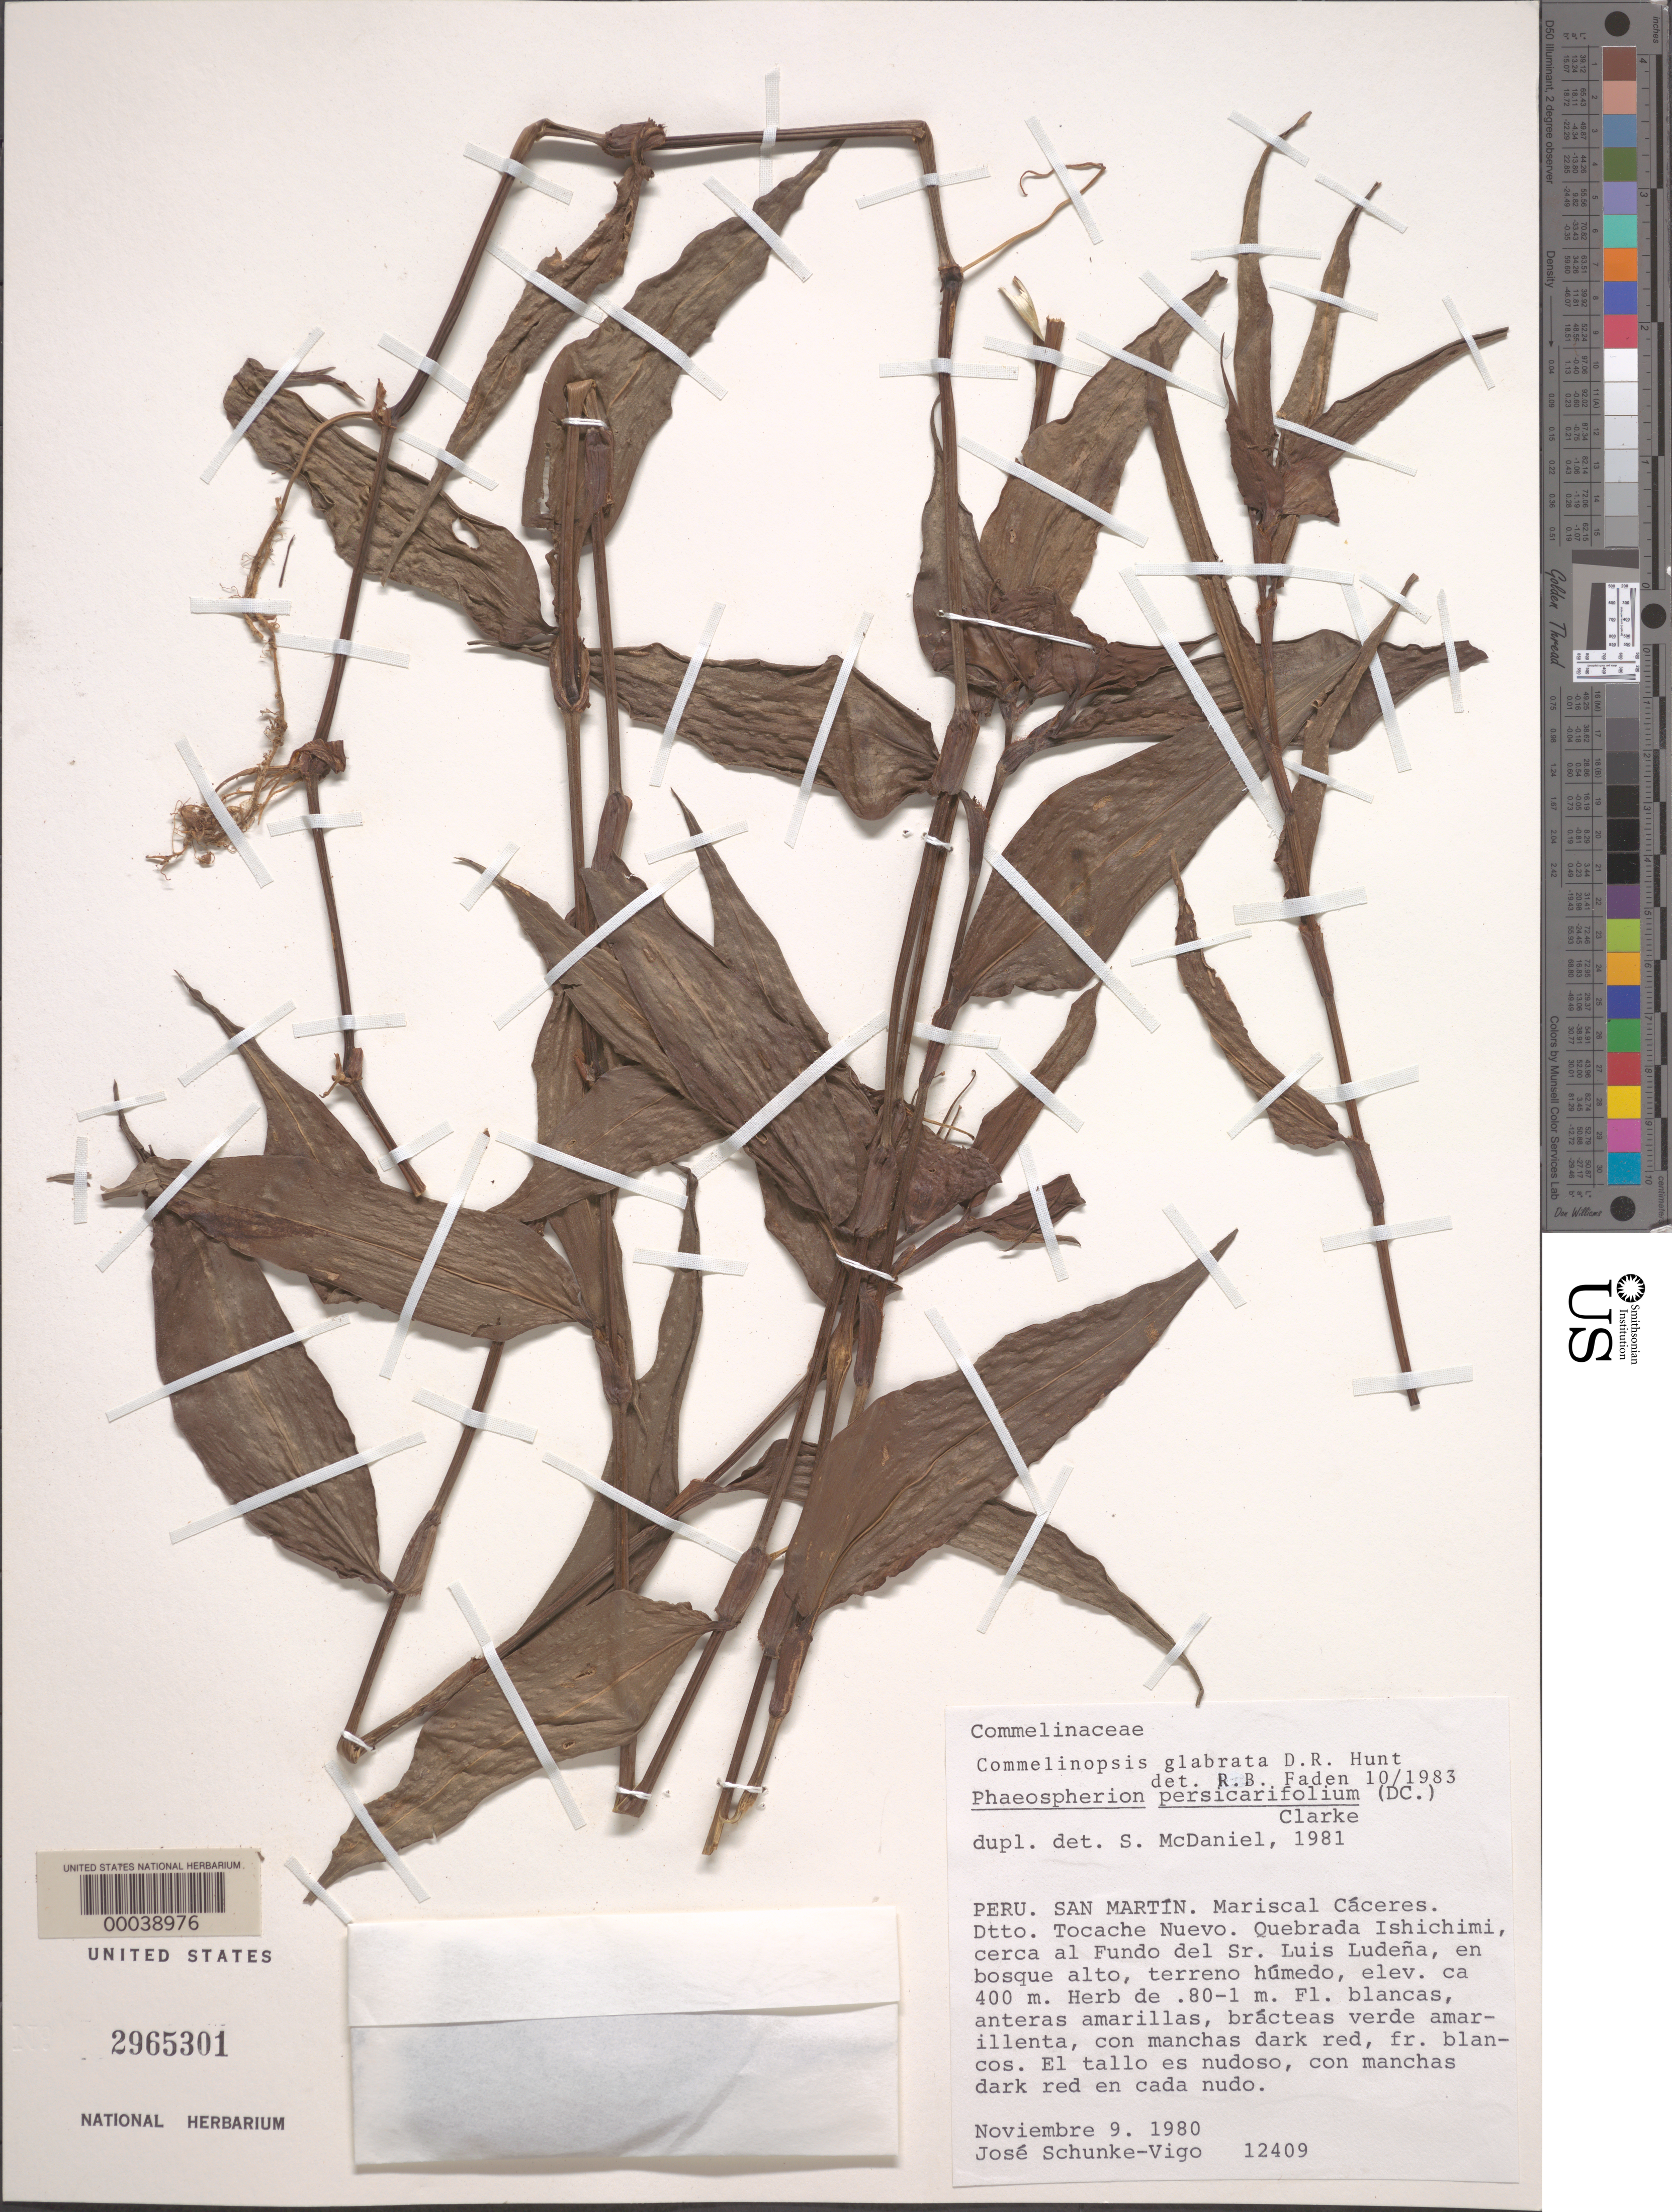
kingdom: Plantae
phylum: Tracheophyta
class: Liliopsida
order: Commelinales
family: Commelinaceae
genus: Commelina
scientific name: Commelina rufipes var. glabrata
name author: (D.R. Hunt) Faden & D.R. Hunt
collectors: J. M. Schunke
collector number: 12409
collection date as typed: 09 Nov 1980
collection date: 1980-11-09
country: Peru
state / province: San Martín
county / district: Mariscal Cáceres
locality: Tocache nuevo; quebrada ishichimi near fundo del sr. luis ludena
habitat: Tall woods; humid earth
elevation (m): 400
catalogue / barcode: US 2965301